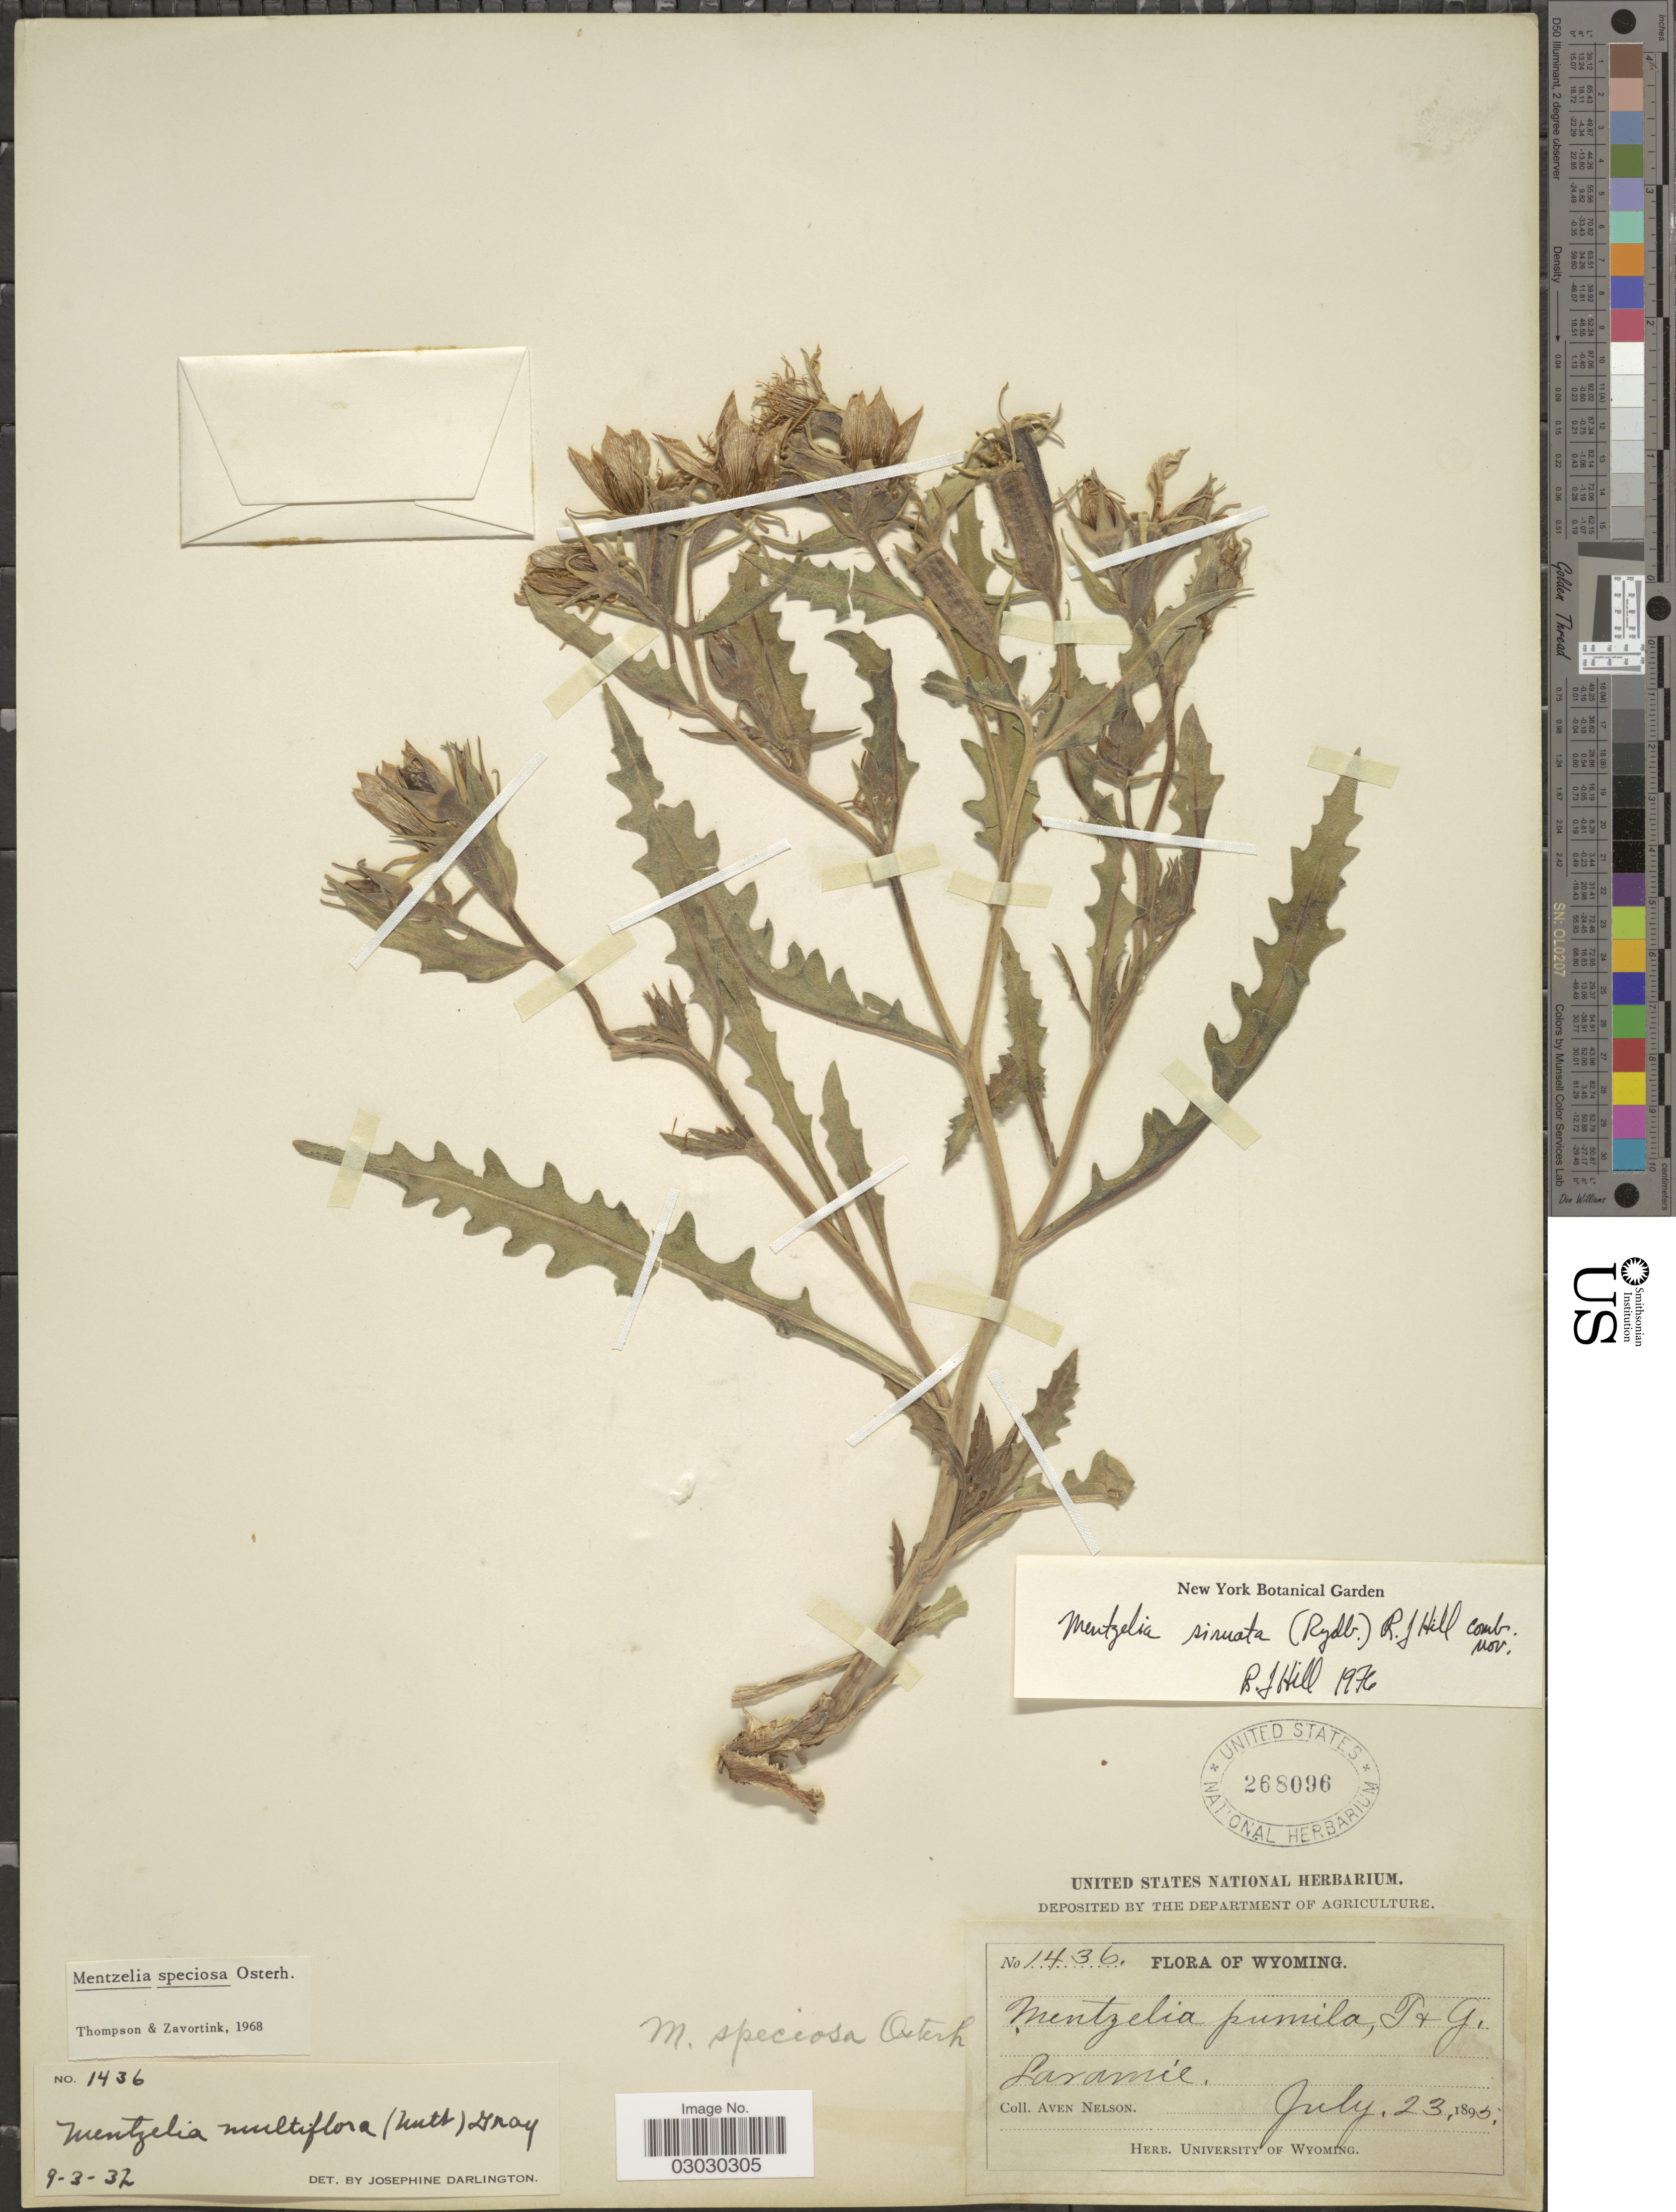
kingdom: Plantae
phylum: Tracheophyta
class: Magnoliopsida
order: Cornales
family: Loasaceae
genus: Mentzelia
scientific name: Mentzelia sinuata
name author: (Rydb.) R.J. Hill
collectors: A. Nelson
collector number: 1436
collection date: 1895-07-23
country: United States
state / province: Wyoming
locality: Laramie.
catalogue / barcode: US 268096